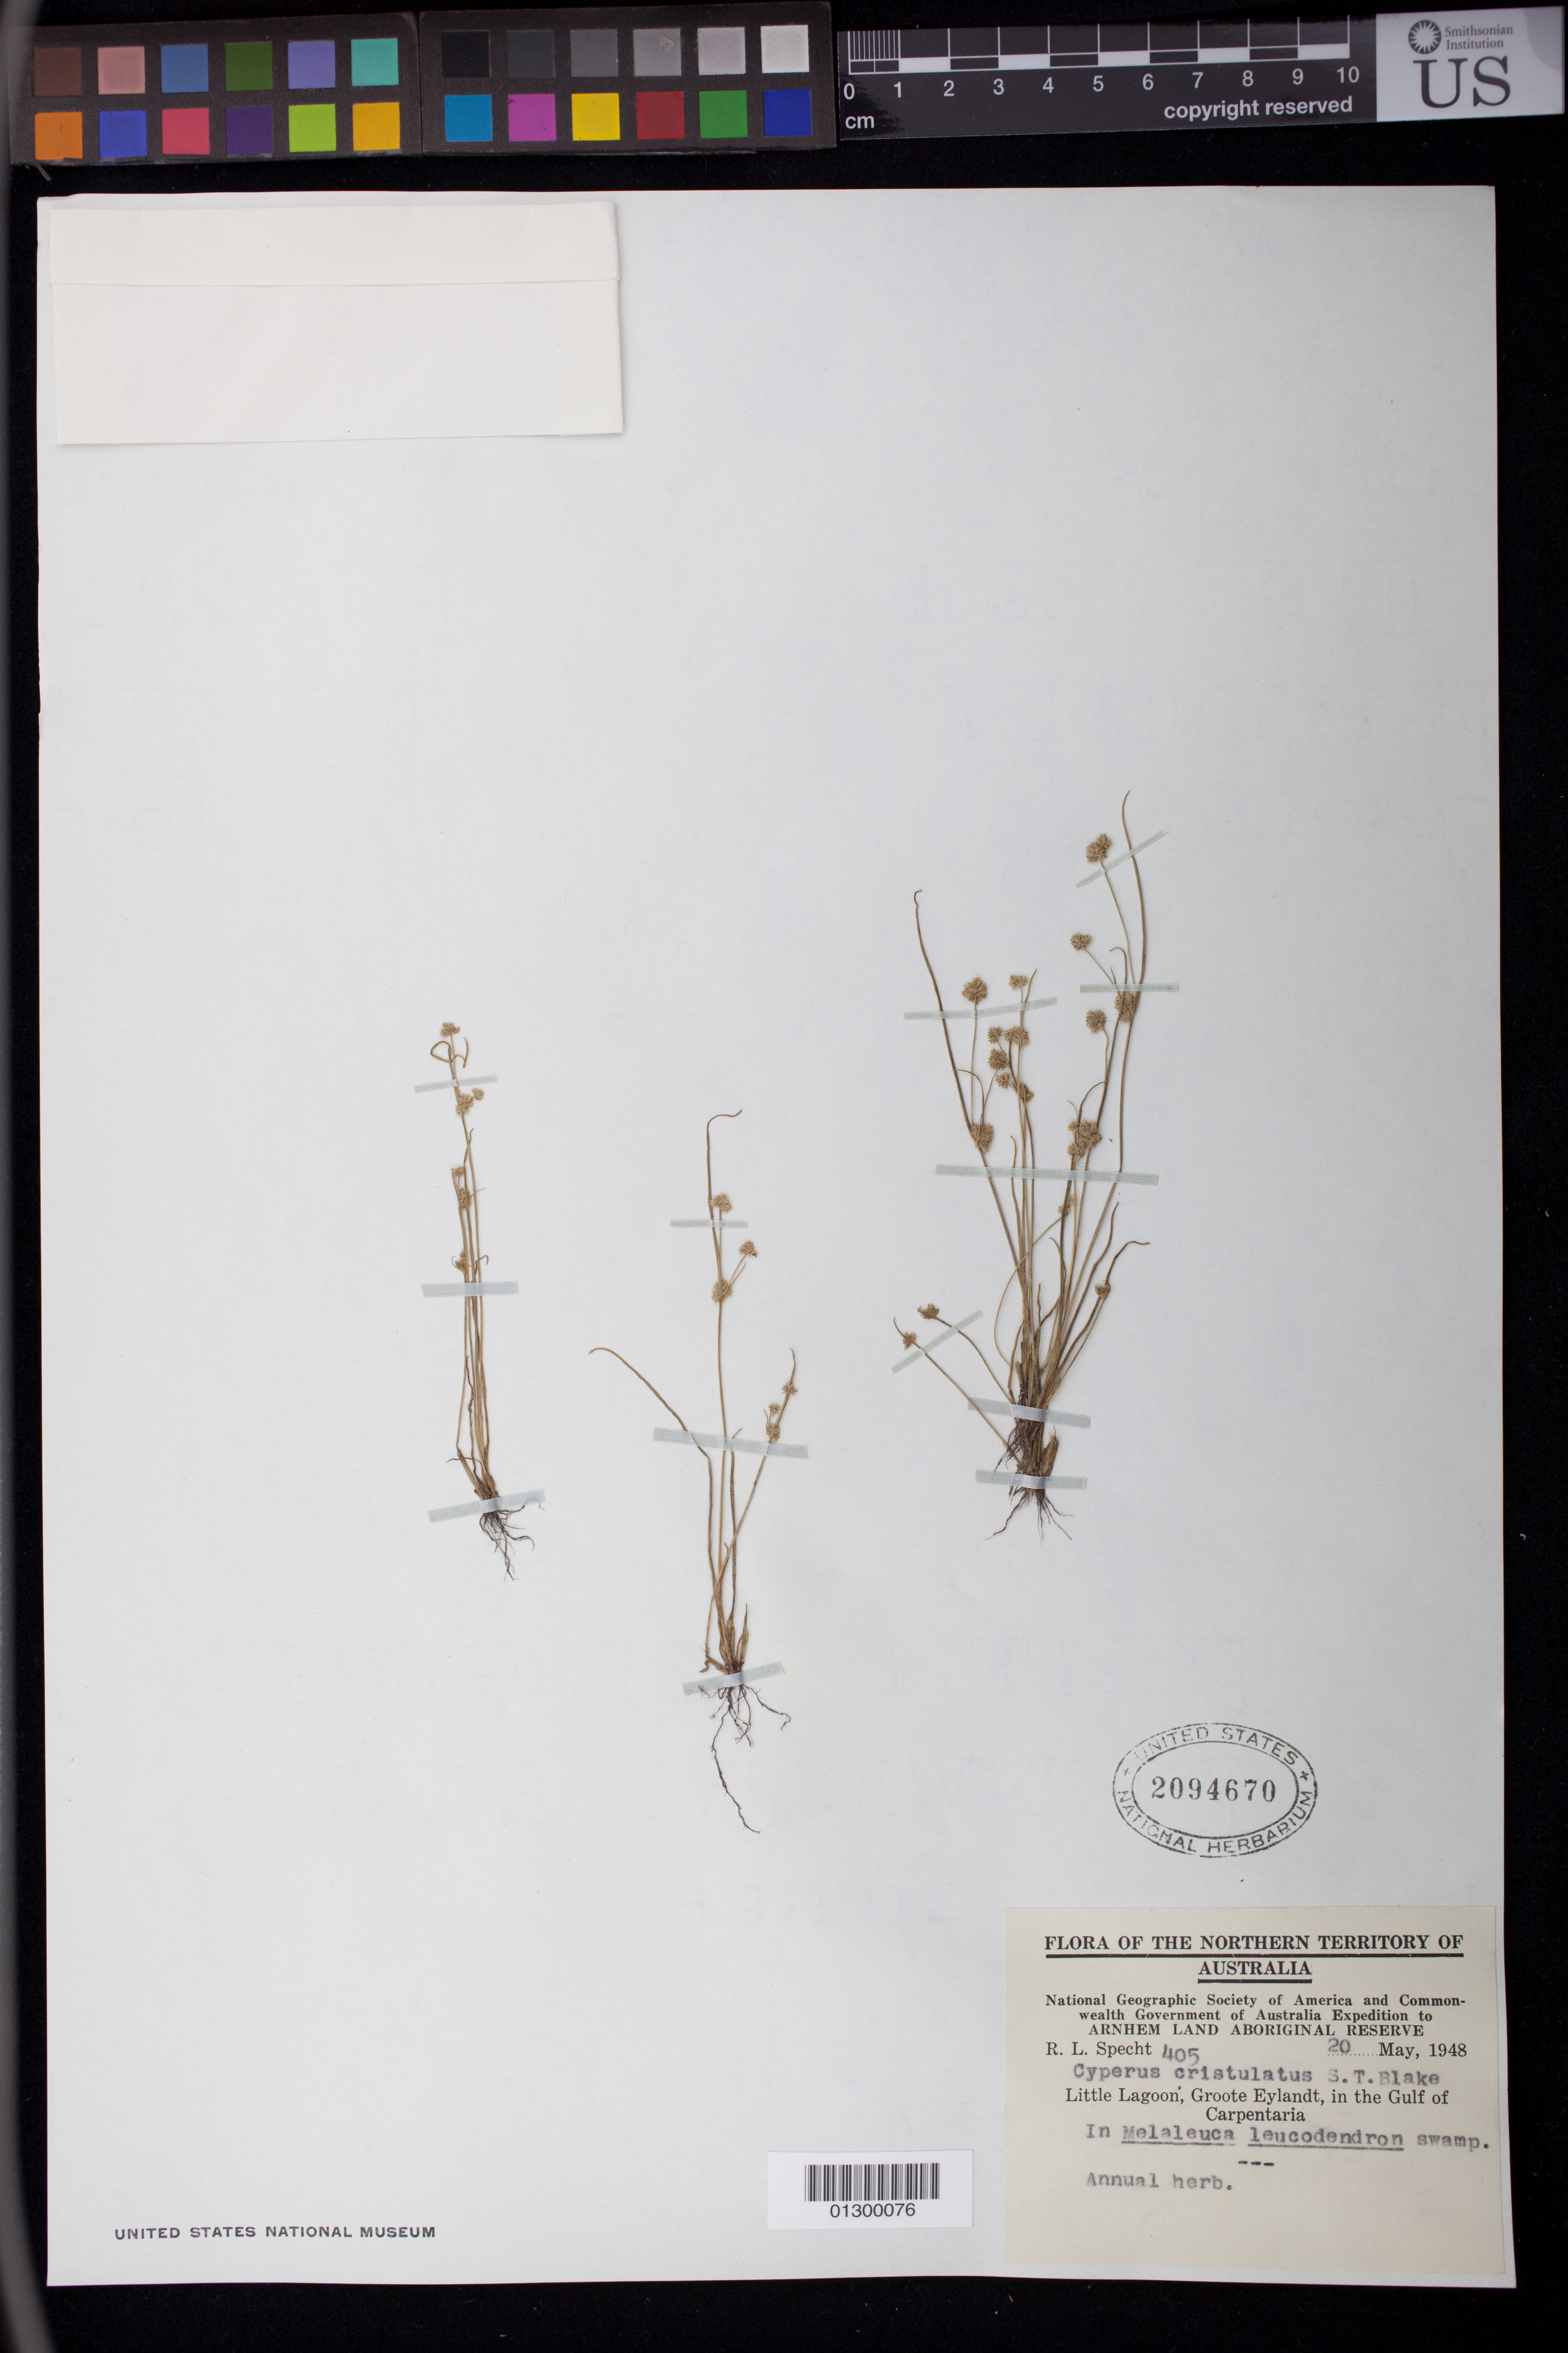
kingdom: Plantae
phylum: Tracheophyta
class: Liliopsida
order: Poales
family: Cyperaceae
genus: Cyperus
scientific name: Cyperus cristulatus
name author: S.T. Blake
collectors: R. L. Specht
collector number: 405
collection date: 1948-05-20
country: Australia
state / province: Northern Territory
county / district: East Arnhem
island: Groote Eylandt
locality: Little Lagoon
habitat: In Melaleuca leucodendron swamp.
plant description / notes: Annual herb.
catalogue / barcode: US 2094670